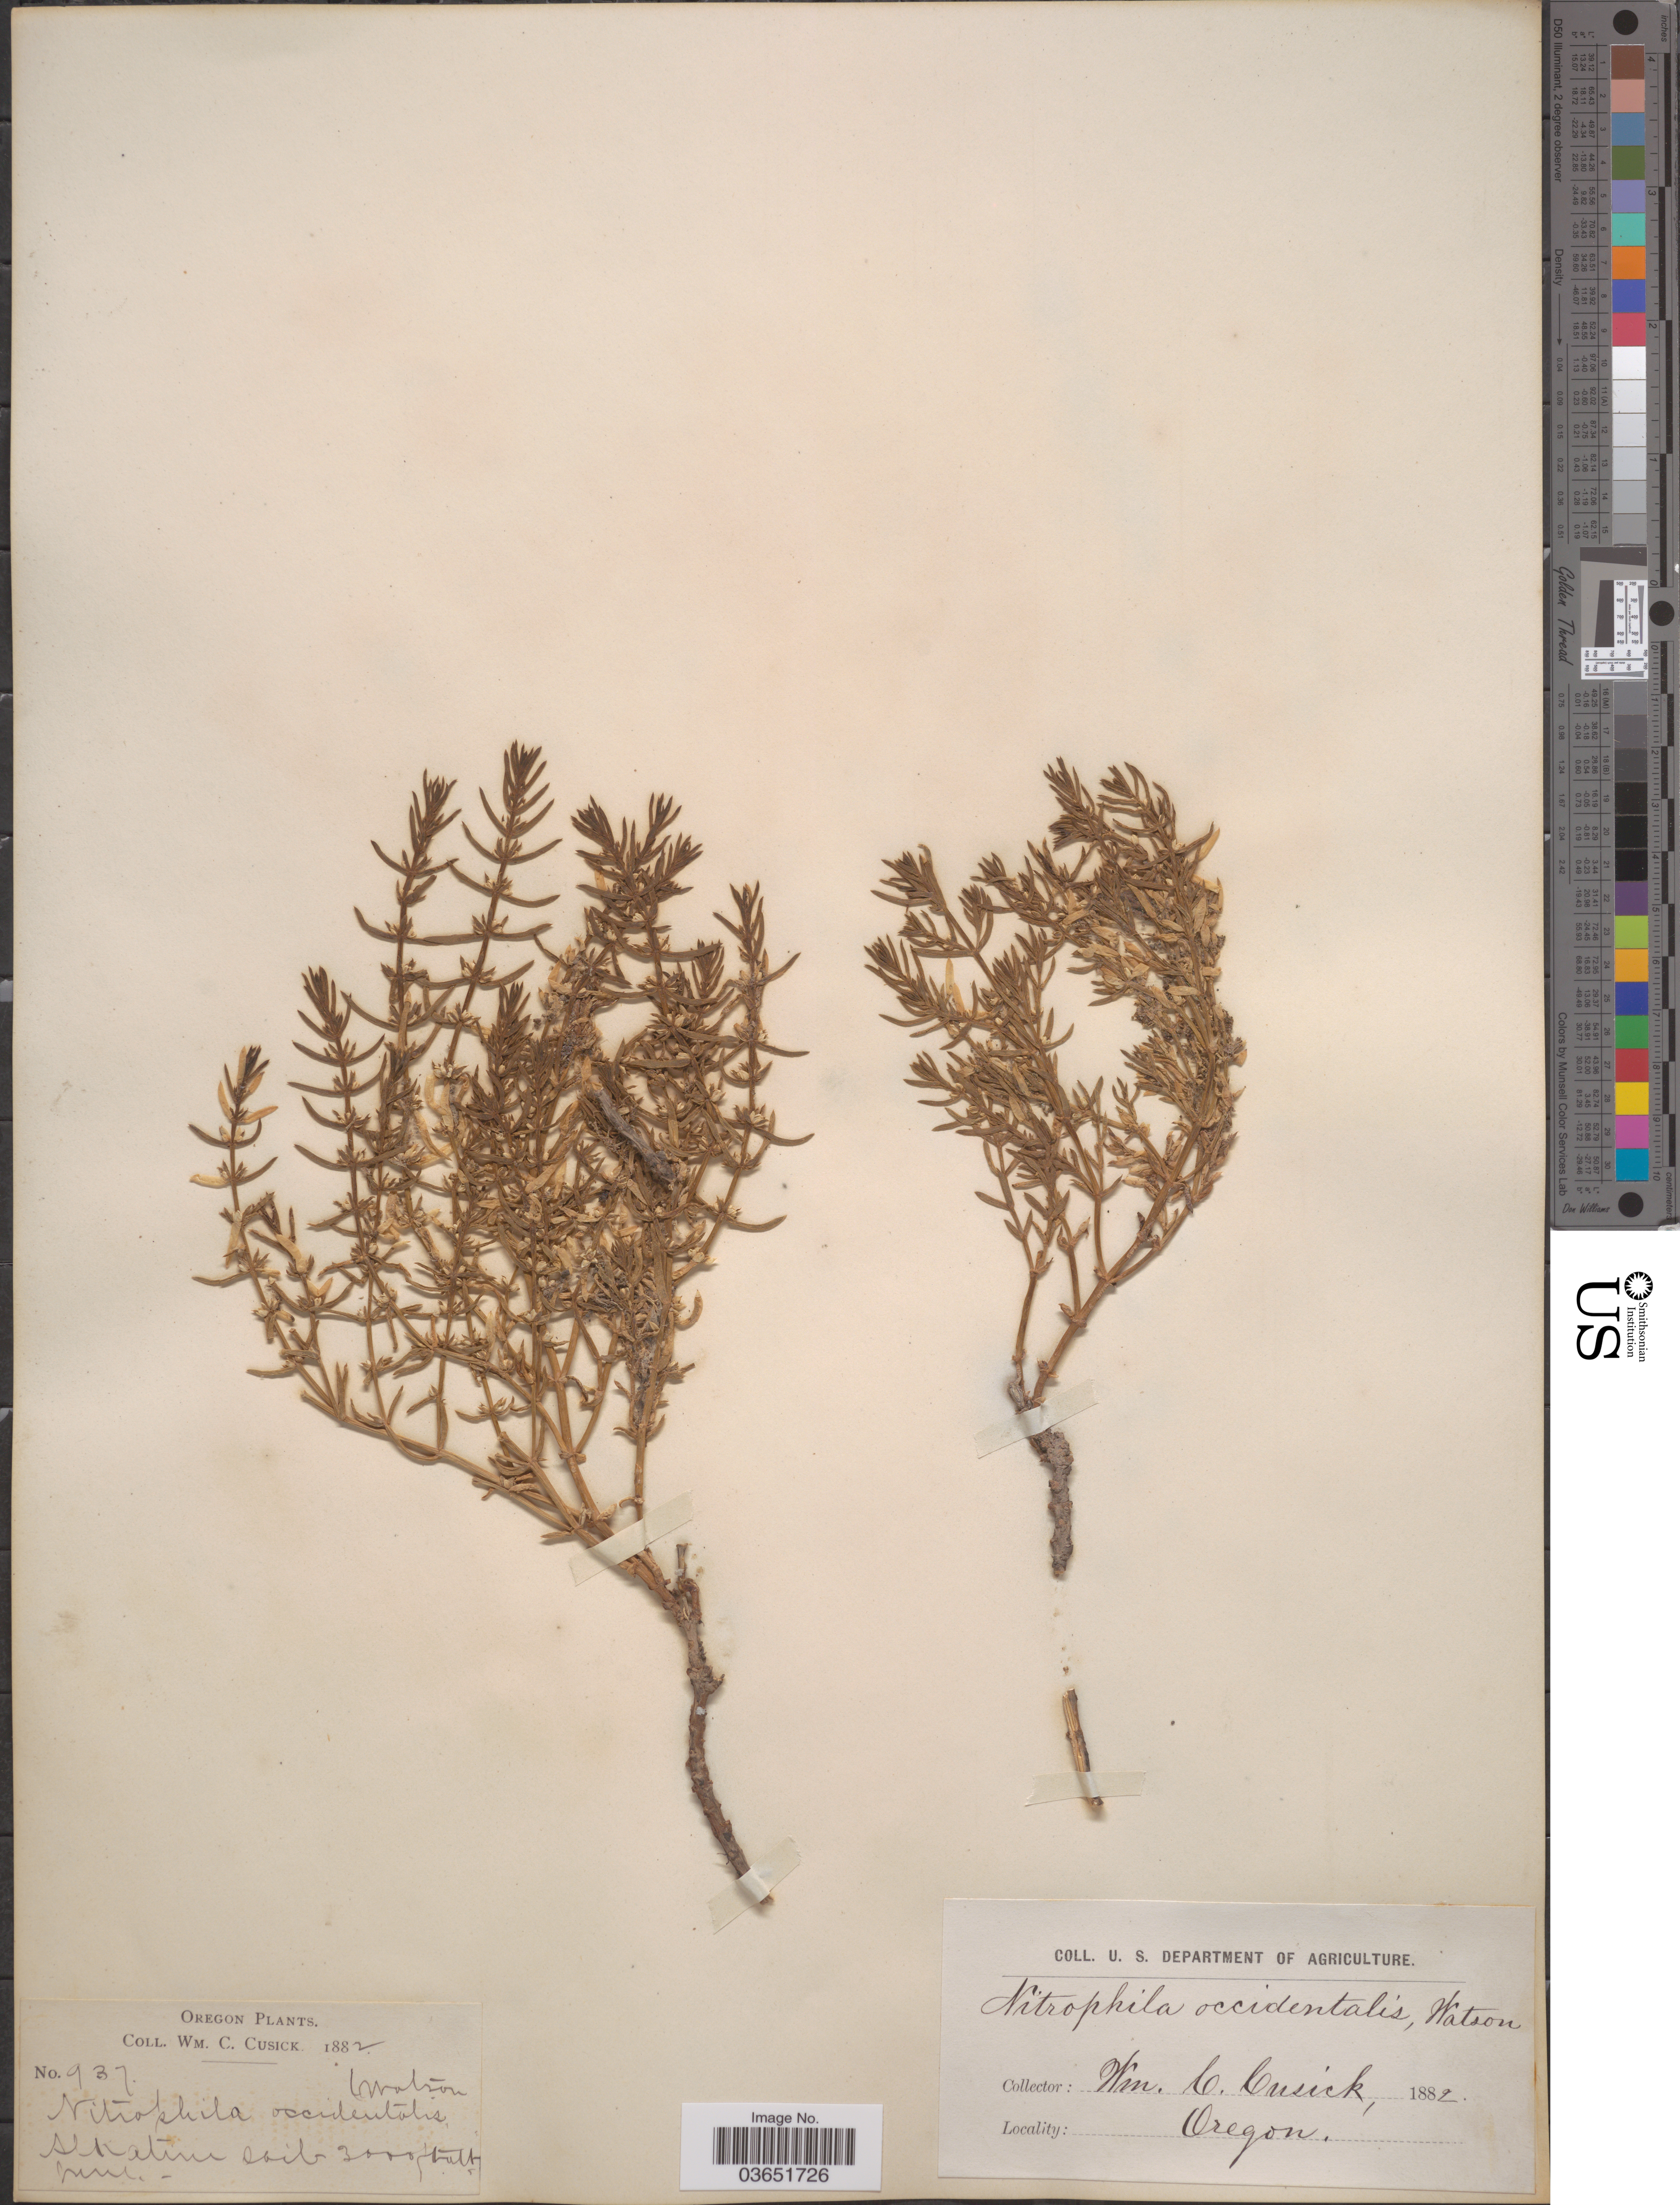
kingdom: Plantae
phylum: Tracheophyta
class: Magnoliopsida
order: Caryophyllales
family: Amaranthaceae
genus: Nitrophila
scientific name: Nitrophila occidentalis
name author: (Moq.) S. Watson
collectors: W. C. Cusick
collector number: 937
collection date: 1882-06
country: United States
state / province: Oregon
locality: Watson [unsure placement]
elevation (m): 914